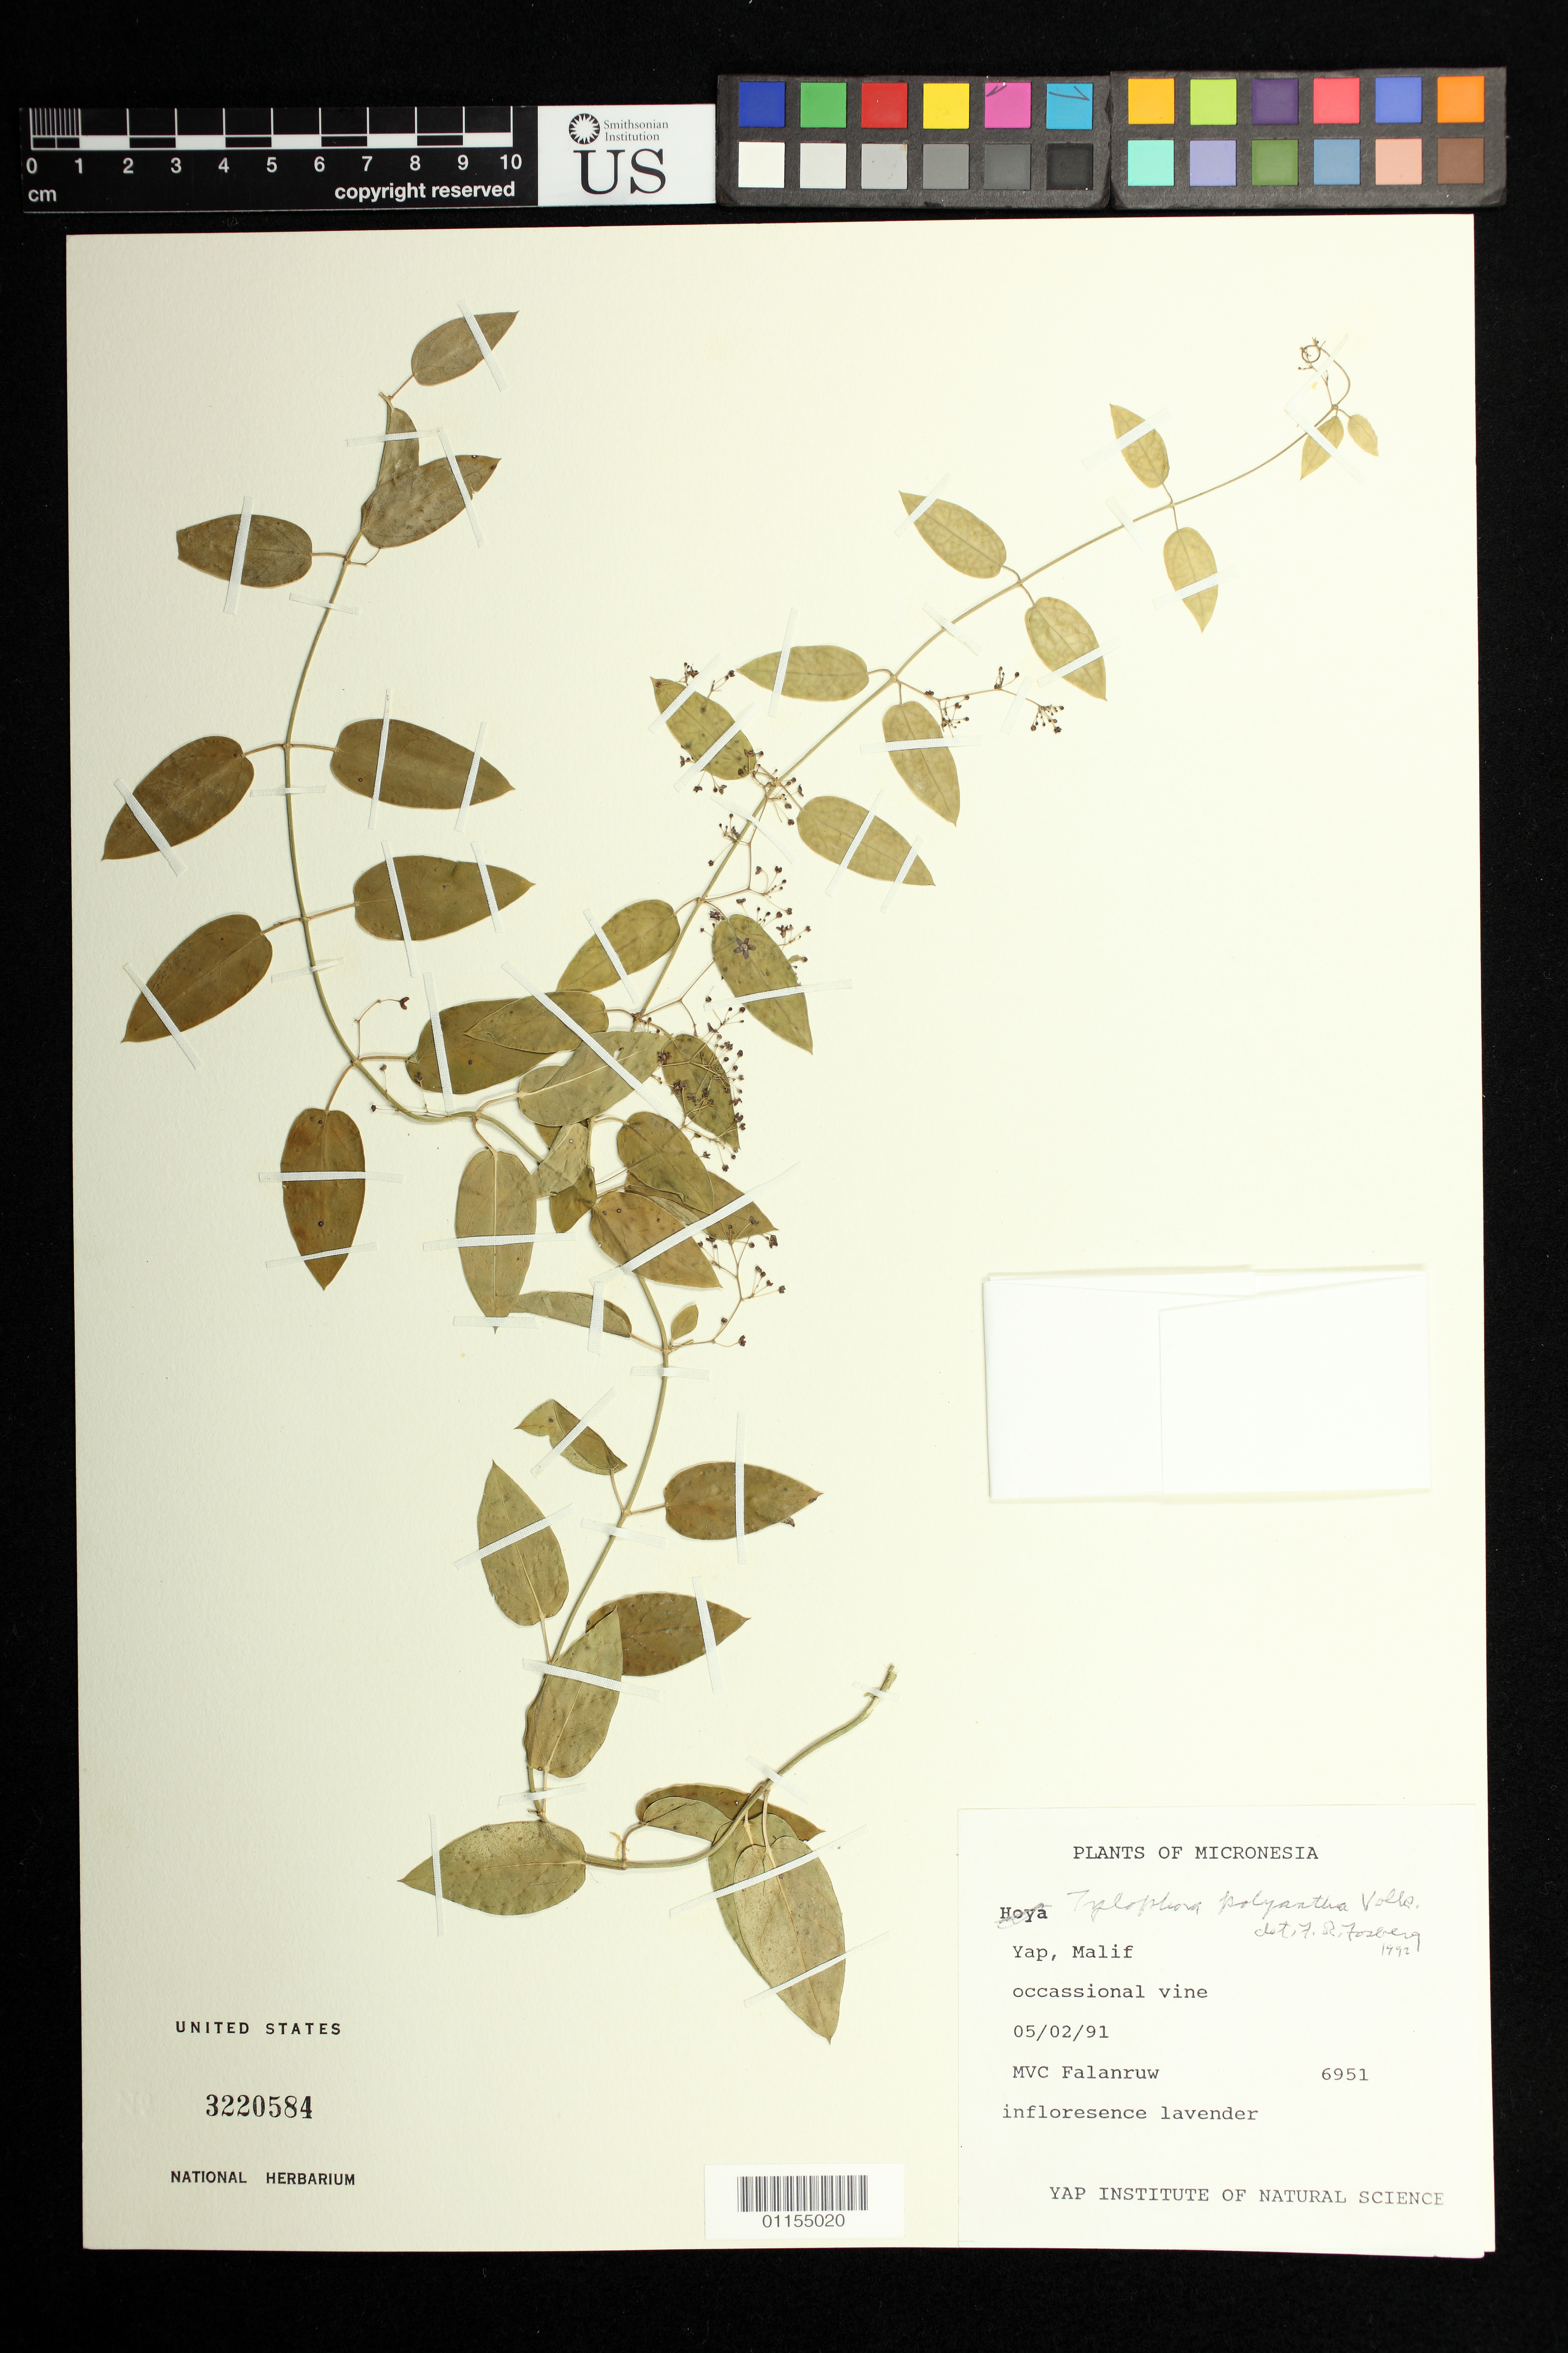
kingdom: Plantae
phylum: Tracheophyta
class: Magnoliopsida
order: Gentianales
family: Apocynaceae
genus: Tylophora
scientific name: Tylophora polyantha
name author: Volkens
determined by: Fosberg, F. R.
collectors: M. Falanruw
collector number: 6951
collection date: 1991-02-05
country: Micronesia, Federated States of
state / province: Yap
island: Yap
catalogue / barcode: US 3220584